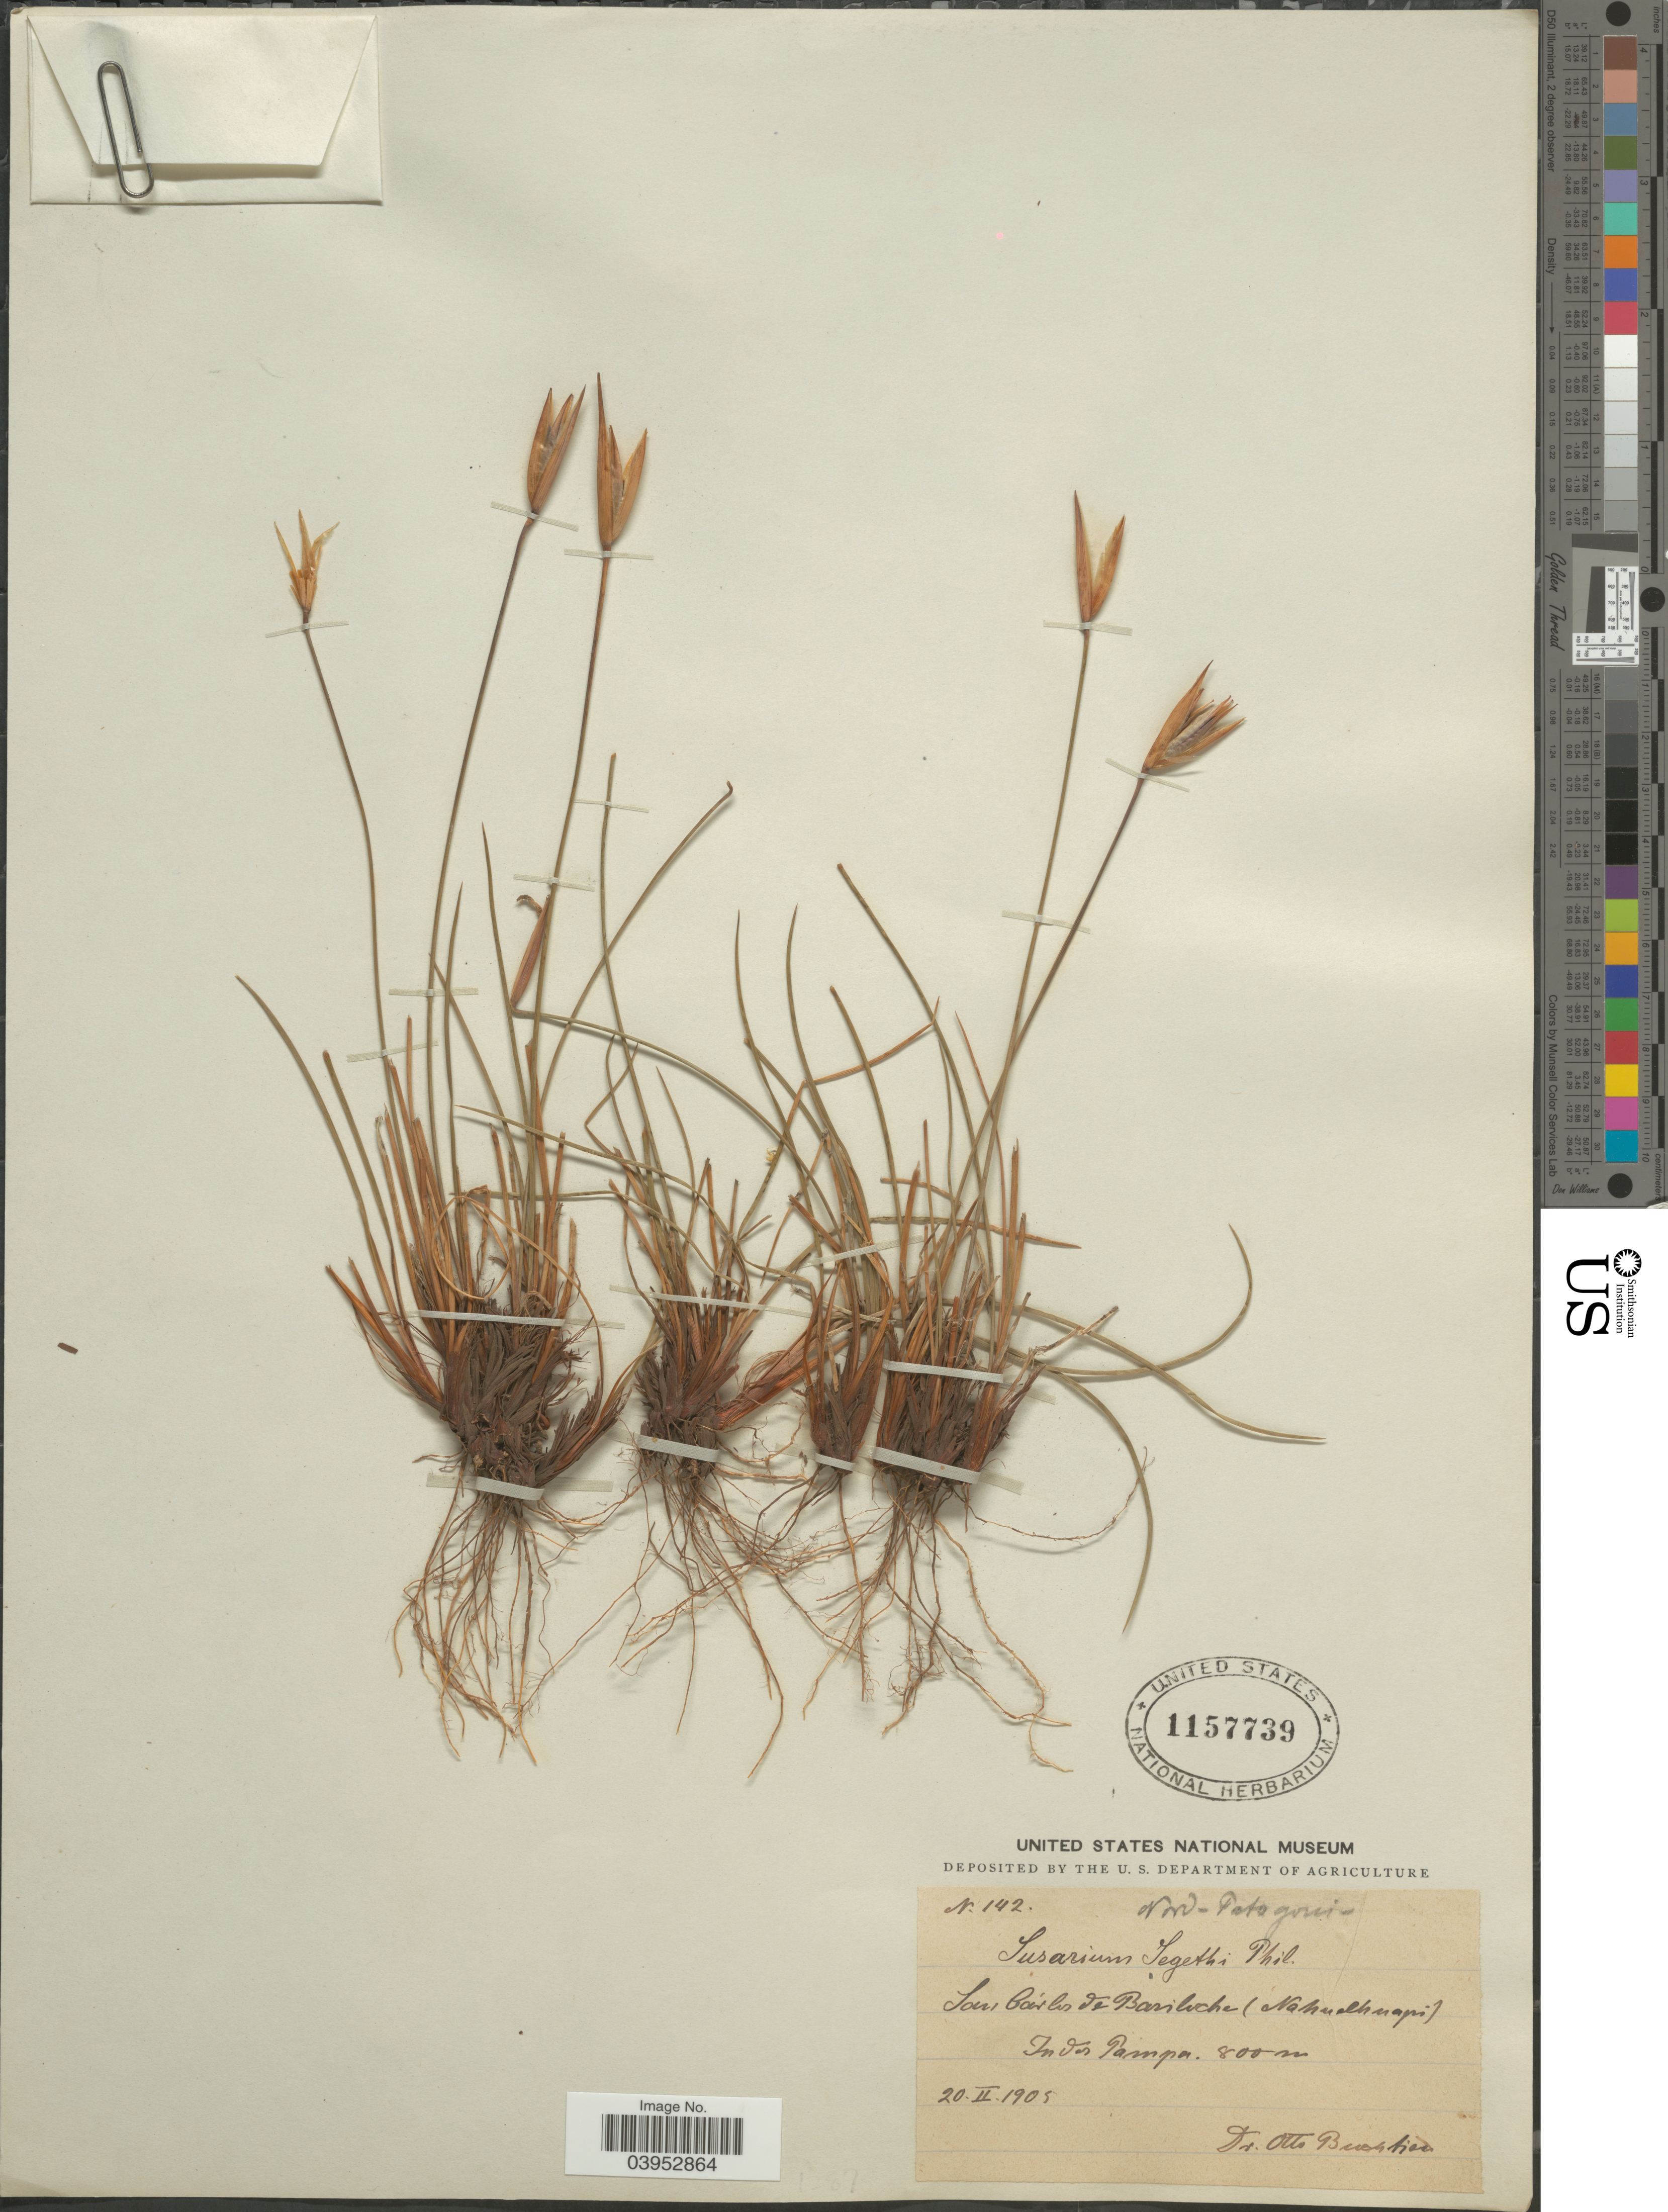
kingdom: Plantae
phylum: Tracheophyta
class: Liliopsida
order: Asparagales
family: Iridaceae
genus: Solenomelus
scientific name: Solenomelus segethi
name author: (Phil.) Kuntze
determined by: Strong, Mark T., (BOT), Smithsonian Institution - National Museum of Natural History (UNITED STATES)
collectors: O. Buchtien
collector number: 142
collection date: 1905-02-20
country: Argentina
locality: Nord-Patagonia. San Carlos de Bariloche (Nahuelhuapi). In los Pampa.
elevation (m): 800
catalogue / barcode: US 1157739